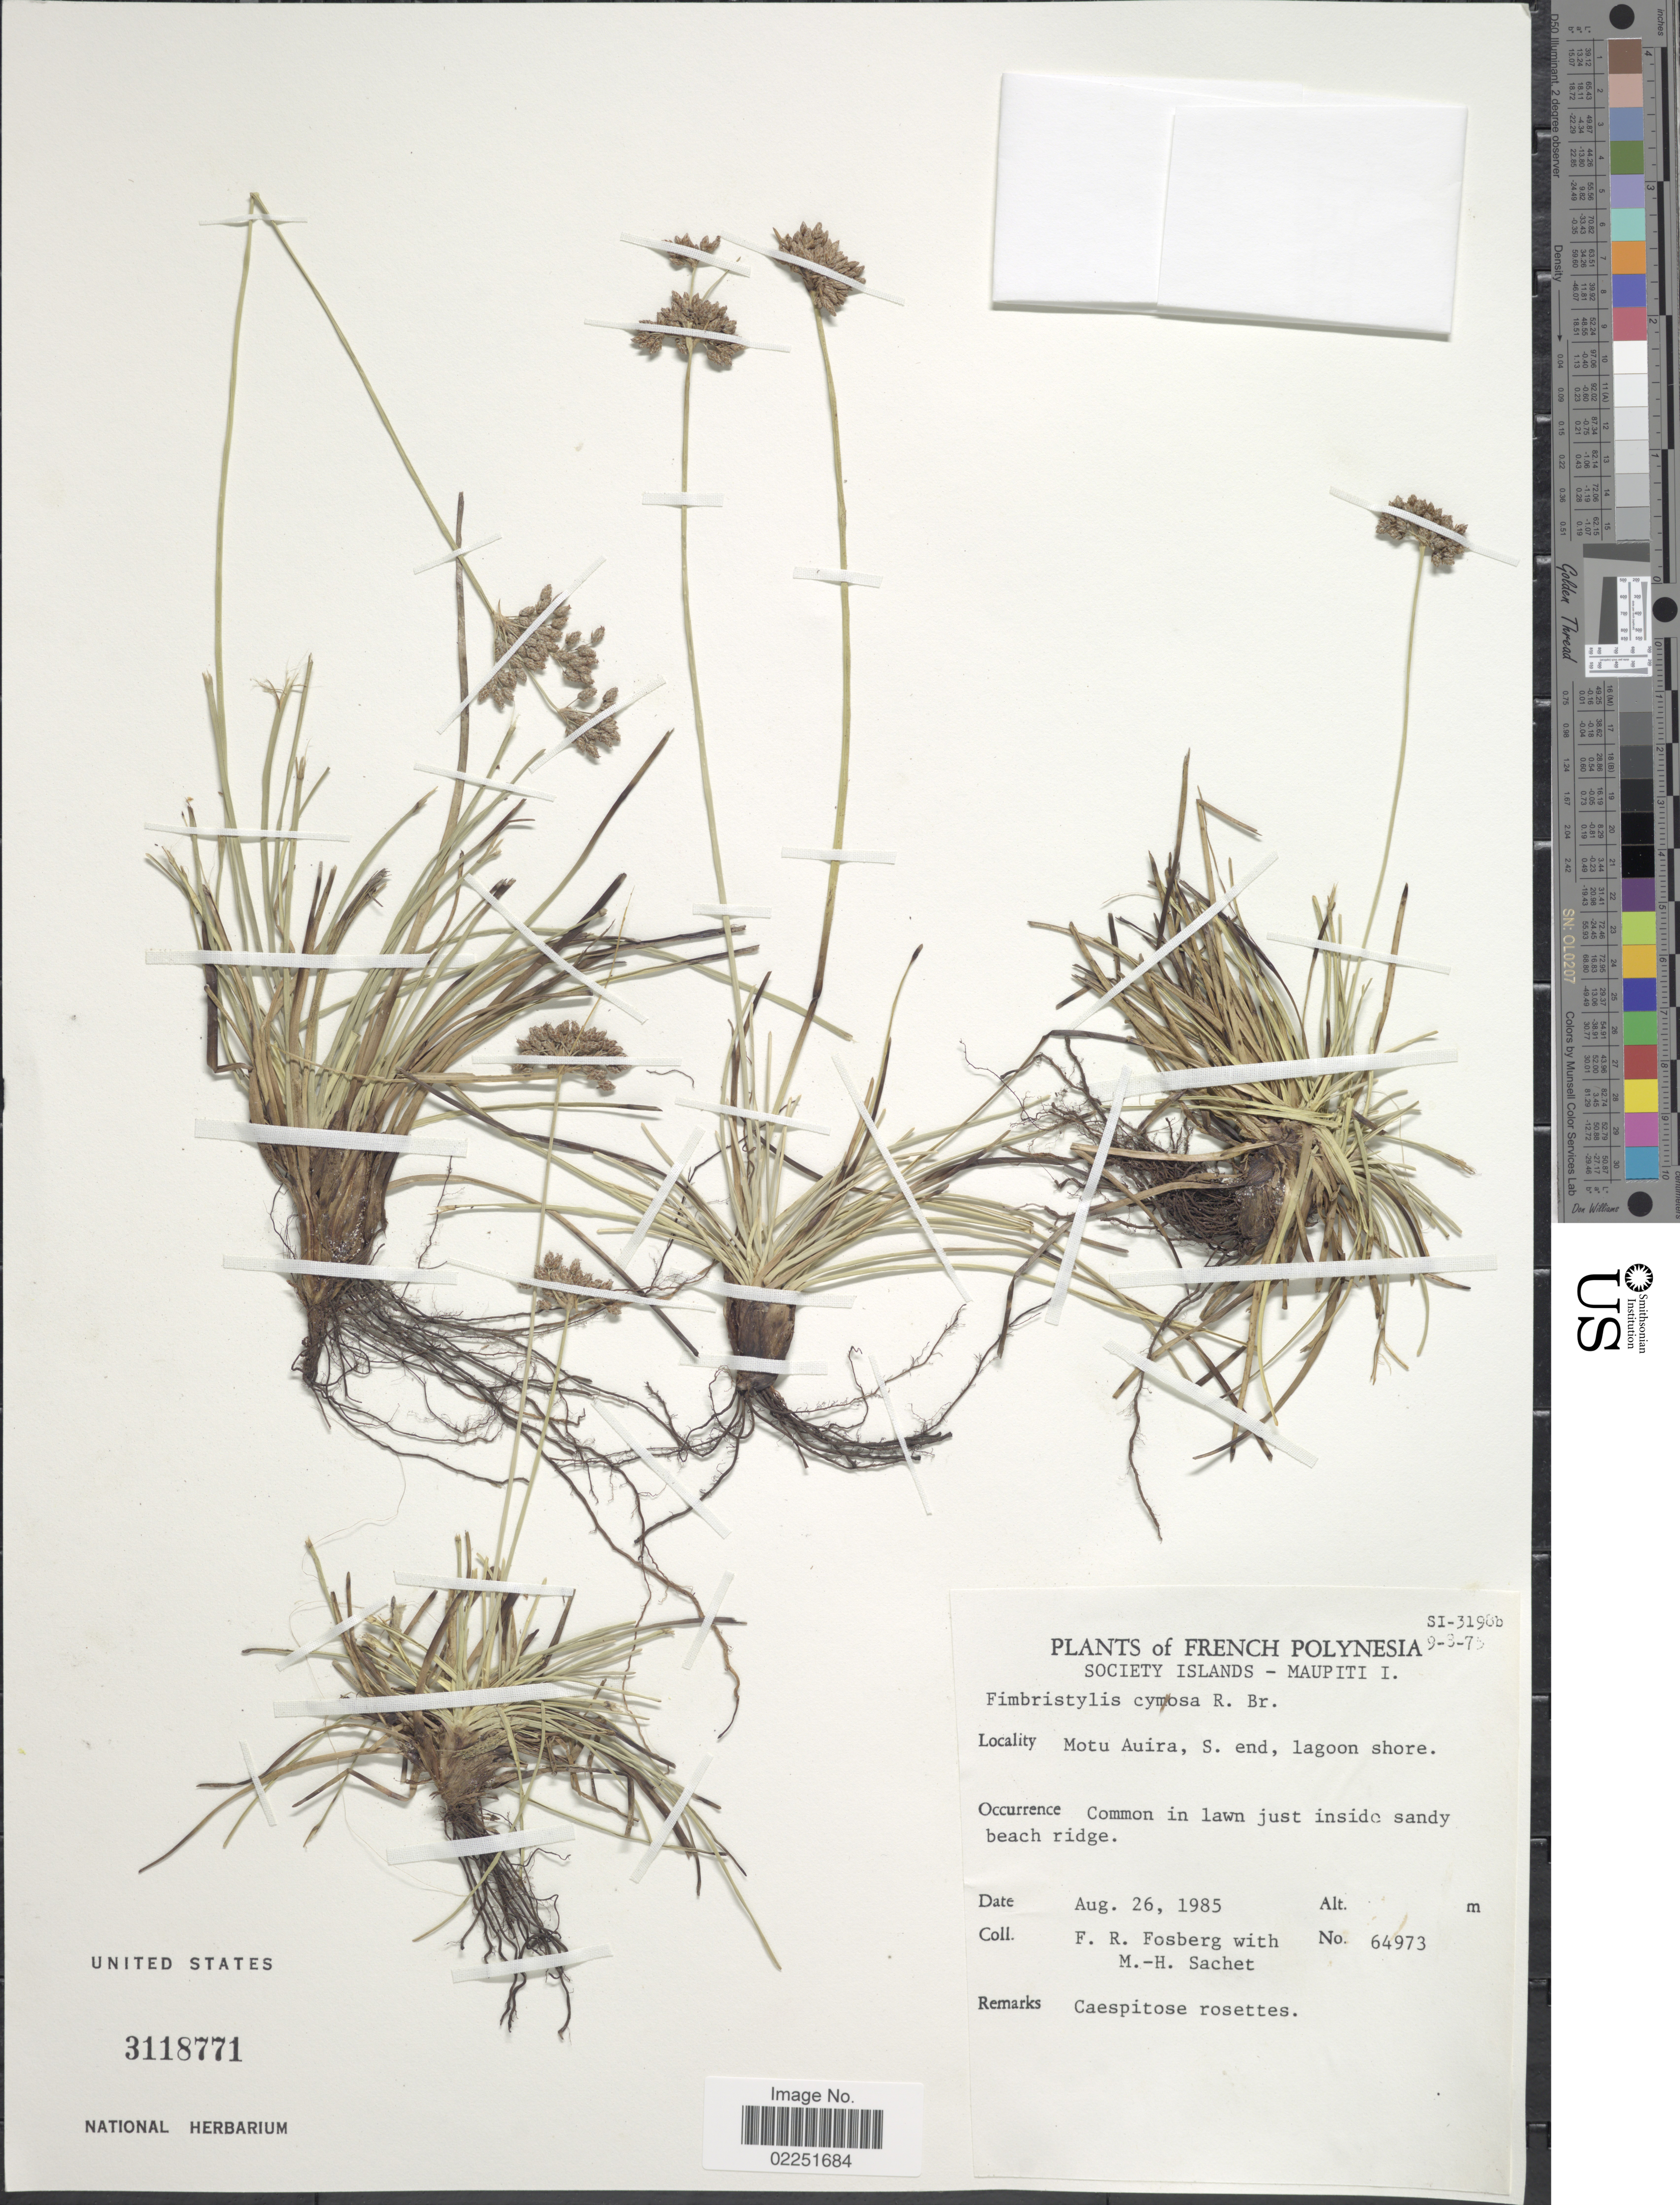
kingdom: Plantae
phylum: Tracheophyta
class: Liliopsida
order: Poales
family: Cyperaceae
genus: Fimbristylis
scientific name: Fimbristylis cymosa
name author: R. Br.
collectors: F. R. Fosberg & M.-H. Sachet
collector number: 64973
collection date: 1985-08-26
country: French Polynesia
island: Maupiti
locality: Society Islands - Maupiti I. Motu Auira, S. end, lagoon shore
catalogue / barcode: US 3118771